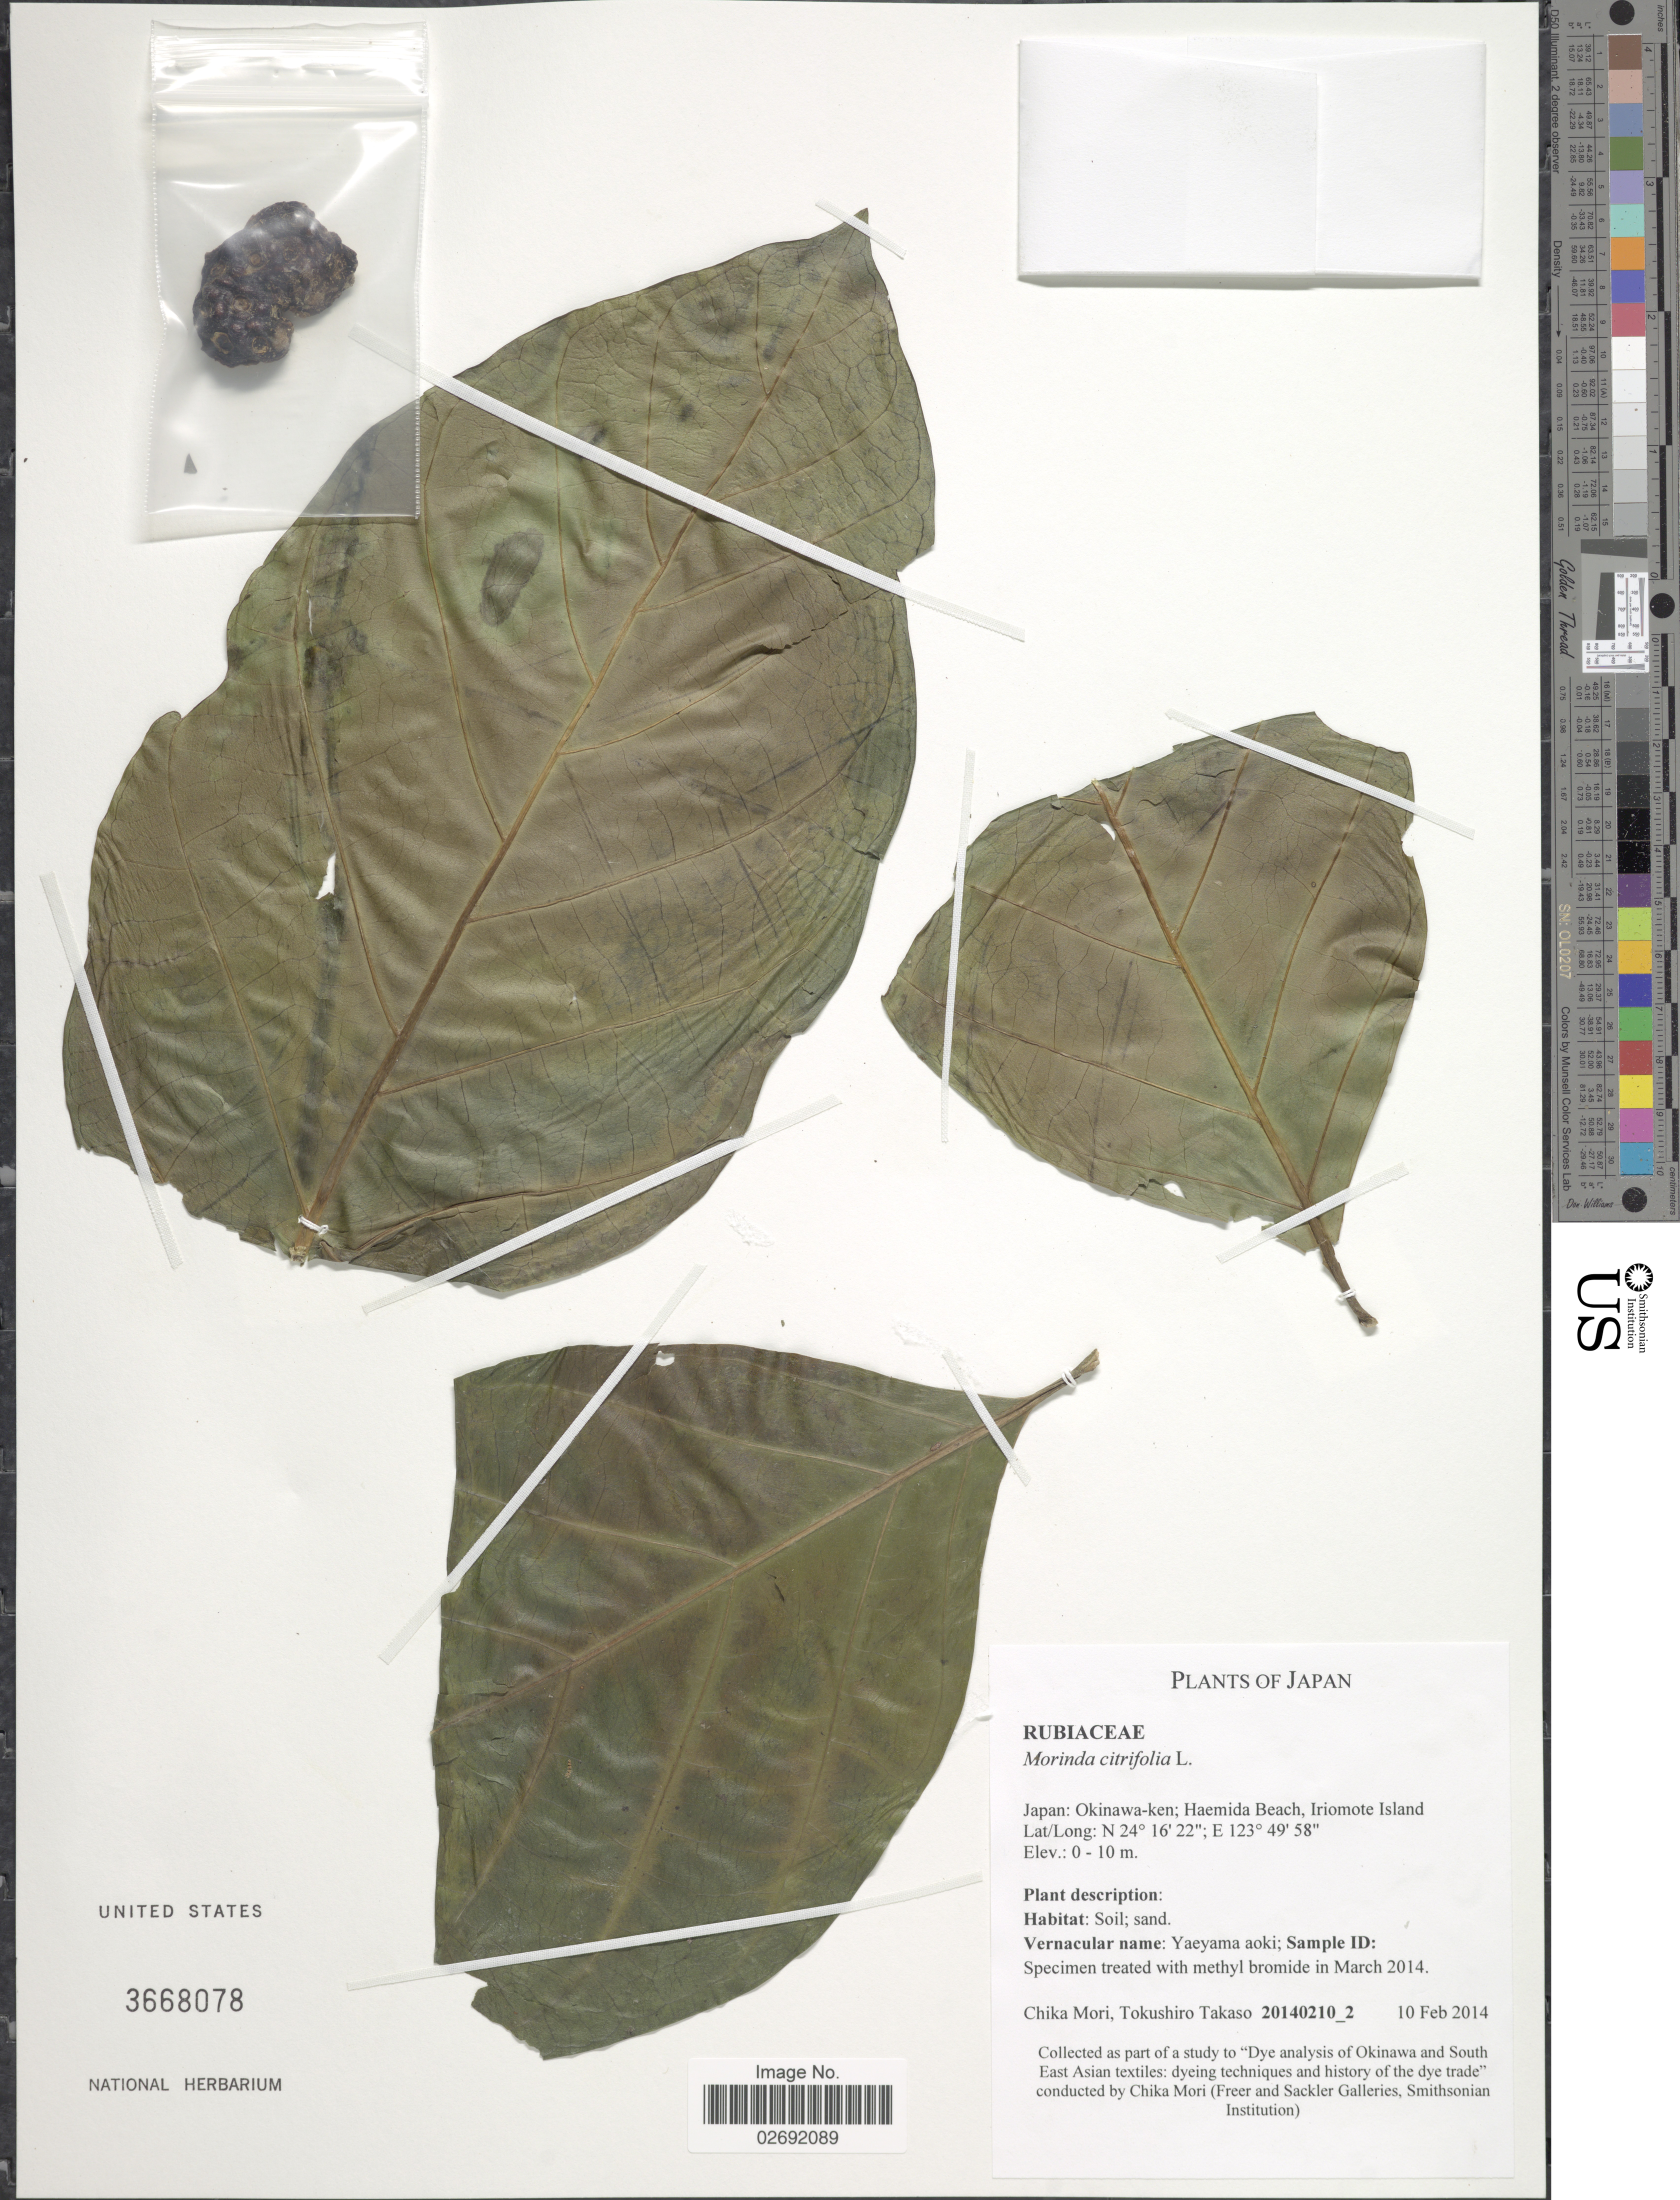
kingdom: Plantae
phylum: Tracheophyta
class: Magnoliopsida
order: Gentianales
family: Rubiaceae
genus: Morinda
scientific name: Morinda citrifolia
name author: L.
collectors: C. Mori & T. Takaso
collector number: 20140210_2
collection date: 2014-02-10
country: Japan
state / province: Okinawa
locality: Okinawa-ken; Haemida Beach, Iriomote Island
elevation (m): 0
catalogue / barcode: US 3668078